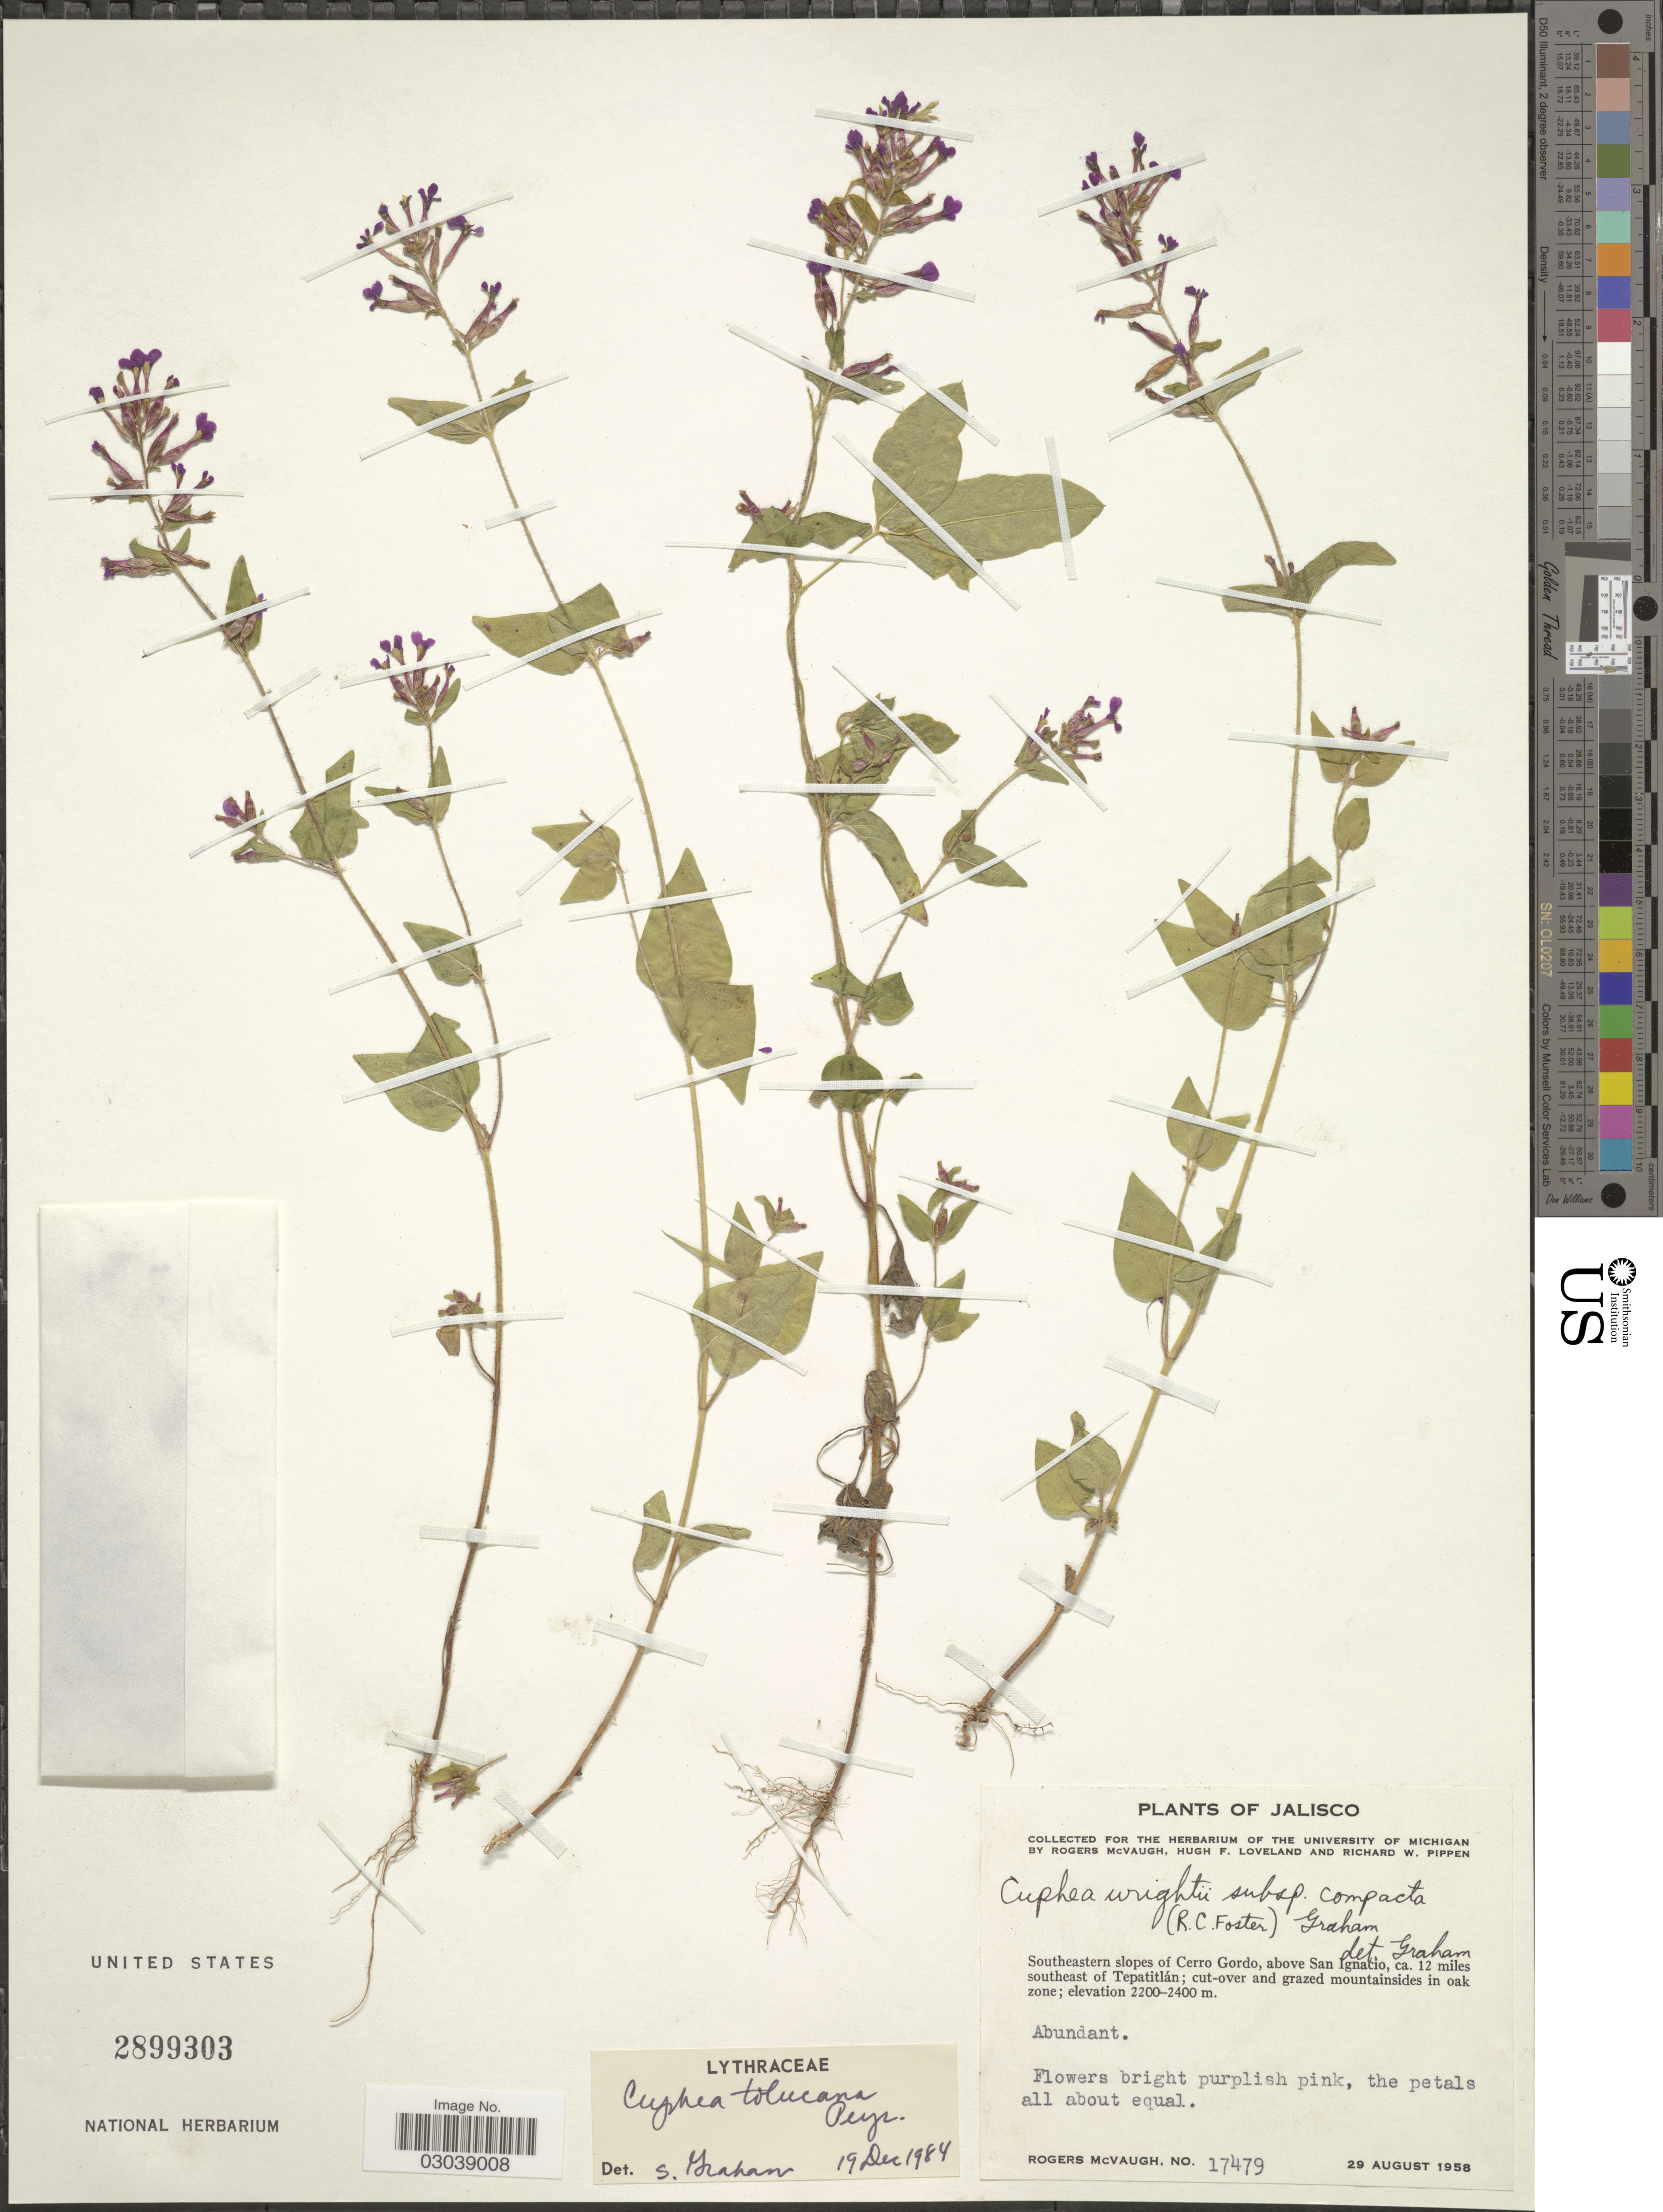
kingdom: Plantae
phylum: Tracheophyta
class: Magnoliopsida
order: Myrtales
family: Lythraceae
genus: Cuphea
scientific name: Cuphea tolucana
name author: Peyr.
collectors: R. McVaugh, H. Loveland & R. W. Pippen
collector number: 17479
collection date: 1958-08-29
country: Mexico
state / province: Jalisco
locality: Southeastern slopes of Cerro Gordo, above San Ignacio, ca. 12 miles southeast of Tepatitlán.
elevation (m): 2200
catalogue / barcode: US 2899303